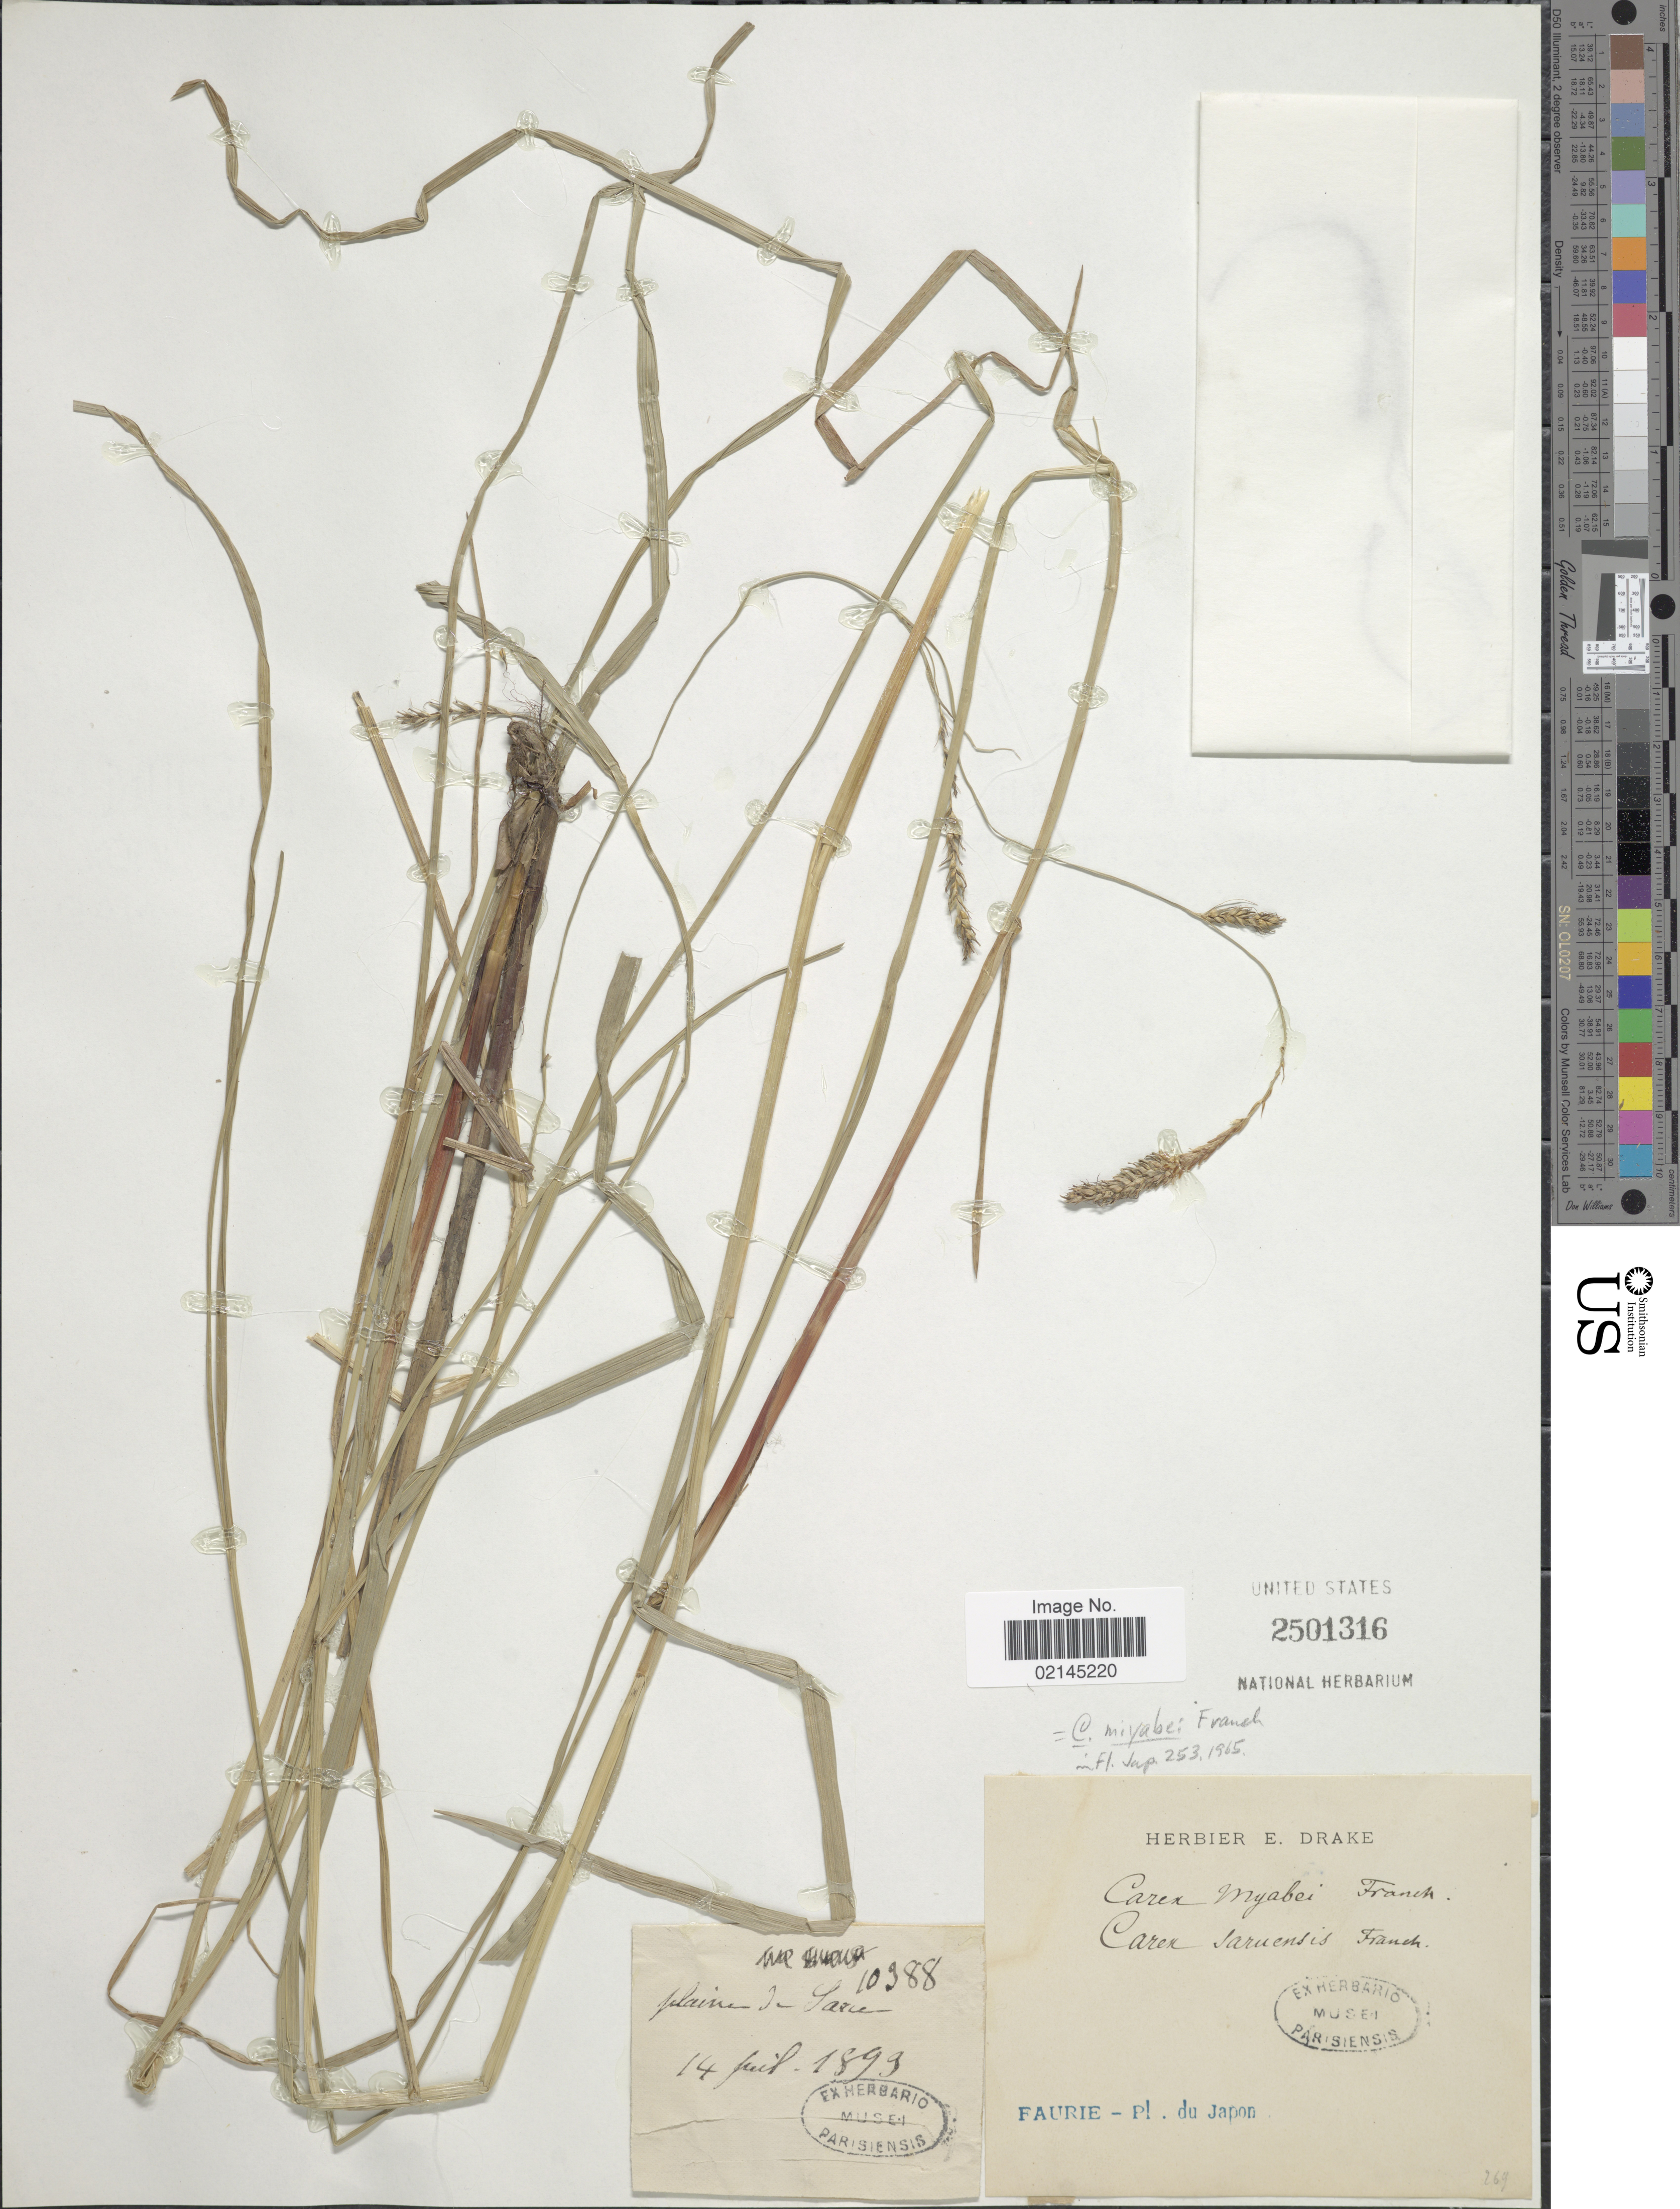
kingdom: Plantae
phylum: Tracheophyta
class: Liliopsida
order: Poales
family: Cyperaceae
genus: Carex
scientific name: Carex miyabei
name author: Franch.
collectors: -. Faurie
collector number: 10388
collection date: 1899-07-14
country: Japan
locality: Plaines de Saru. Japon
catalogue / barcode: US 2501316